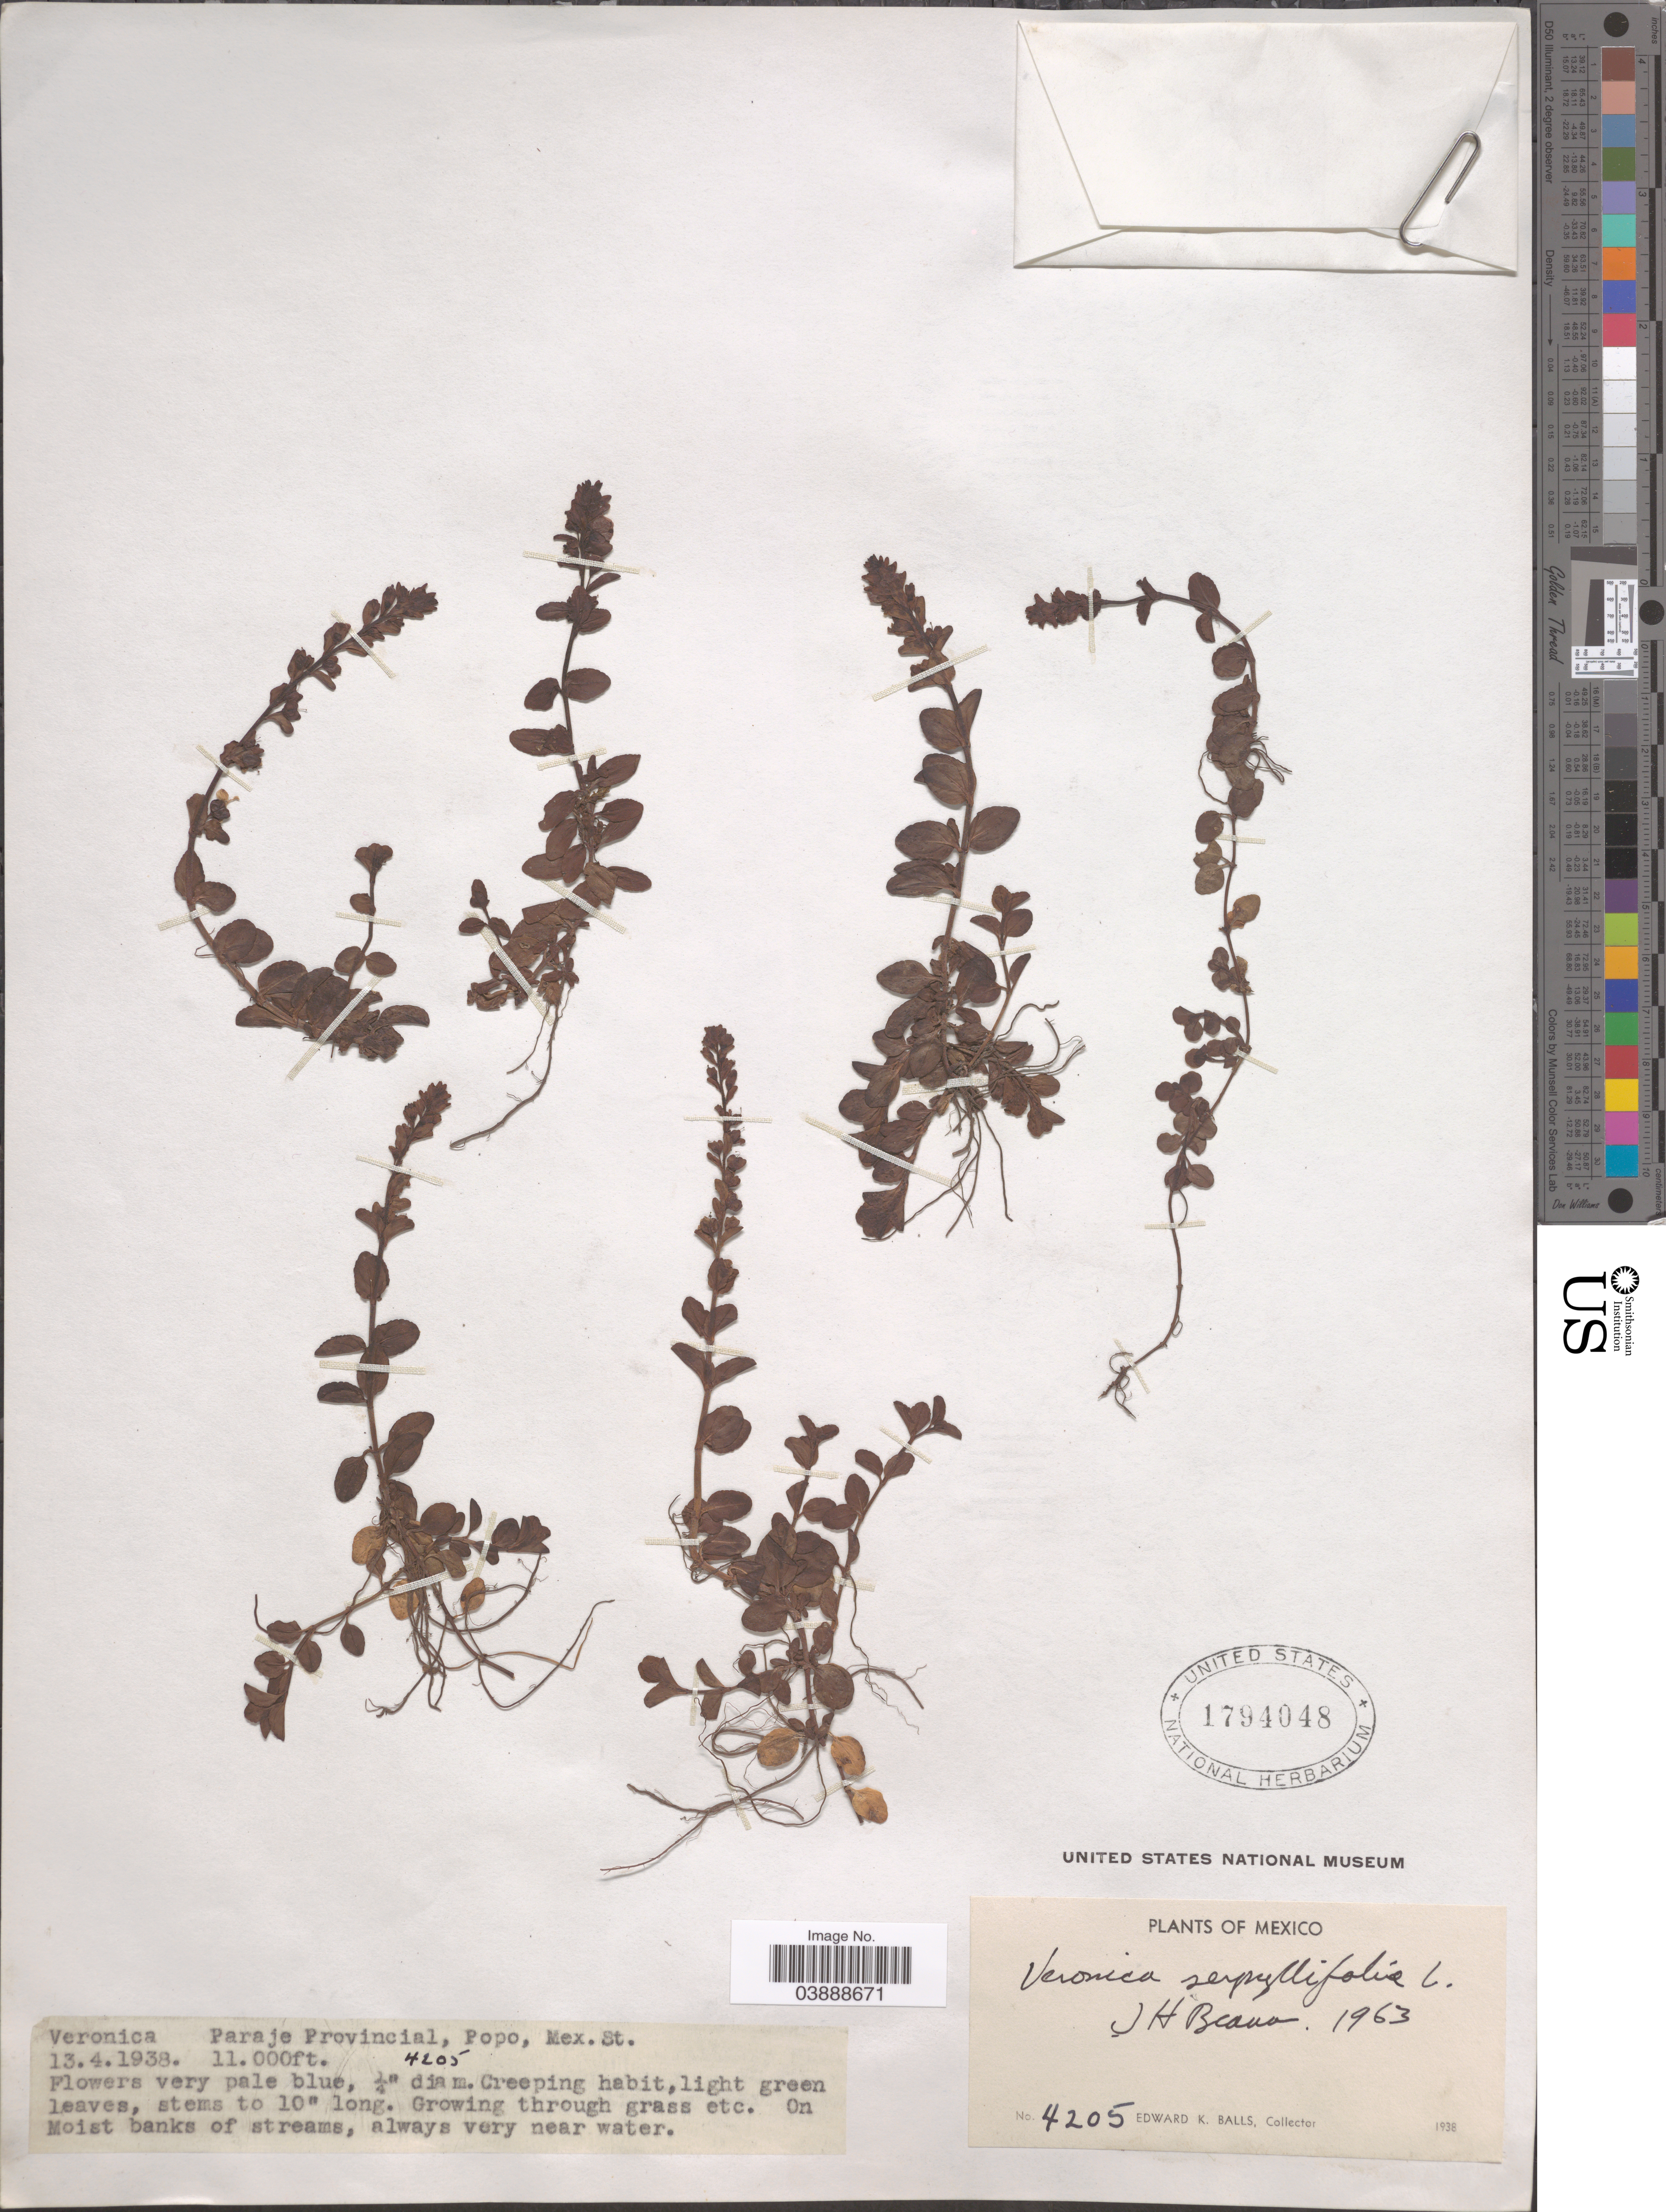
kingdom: Plantae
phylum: Tracheophyta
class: Magnoliopsida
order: Lamiales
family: Plantaginaceae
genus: Veronica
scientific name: Veronica serpyllifolia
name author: L.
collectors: E. K. Balls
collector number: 4205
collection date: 1938-04-13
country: Mexico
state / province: México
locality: Paraje Provincial, Popo.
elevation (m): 3353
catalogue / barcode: US 1794048